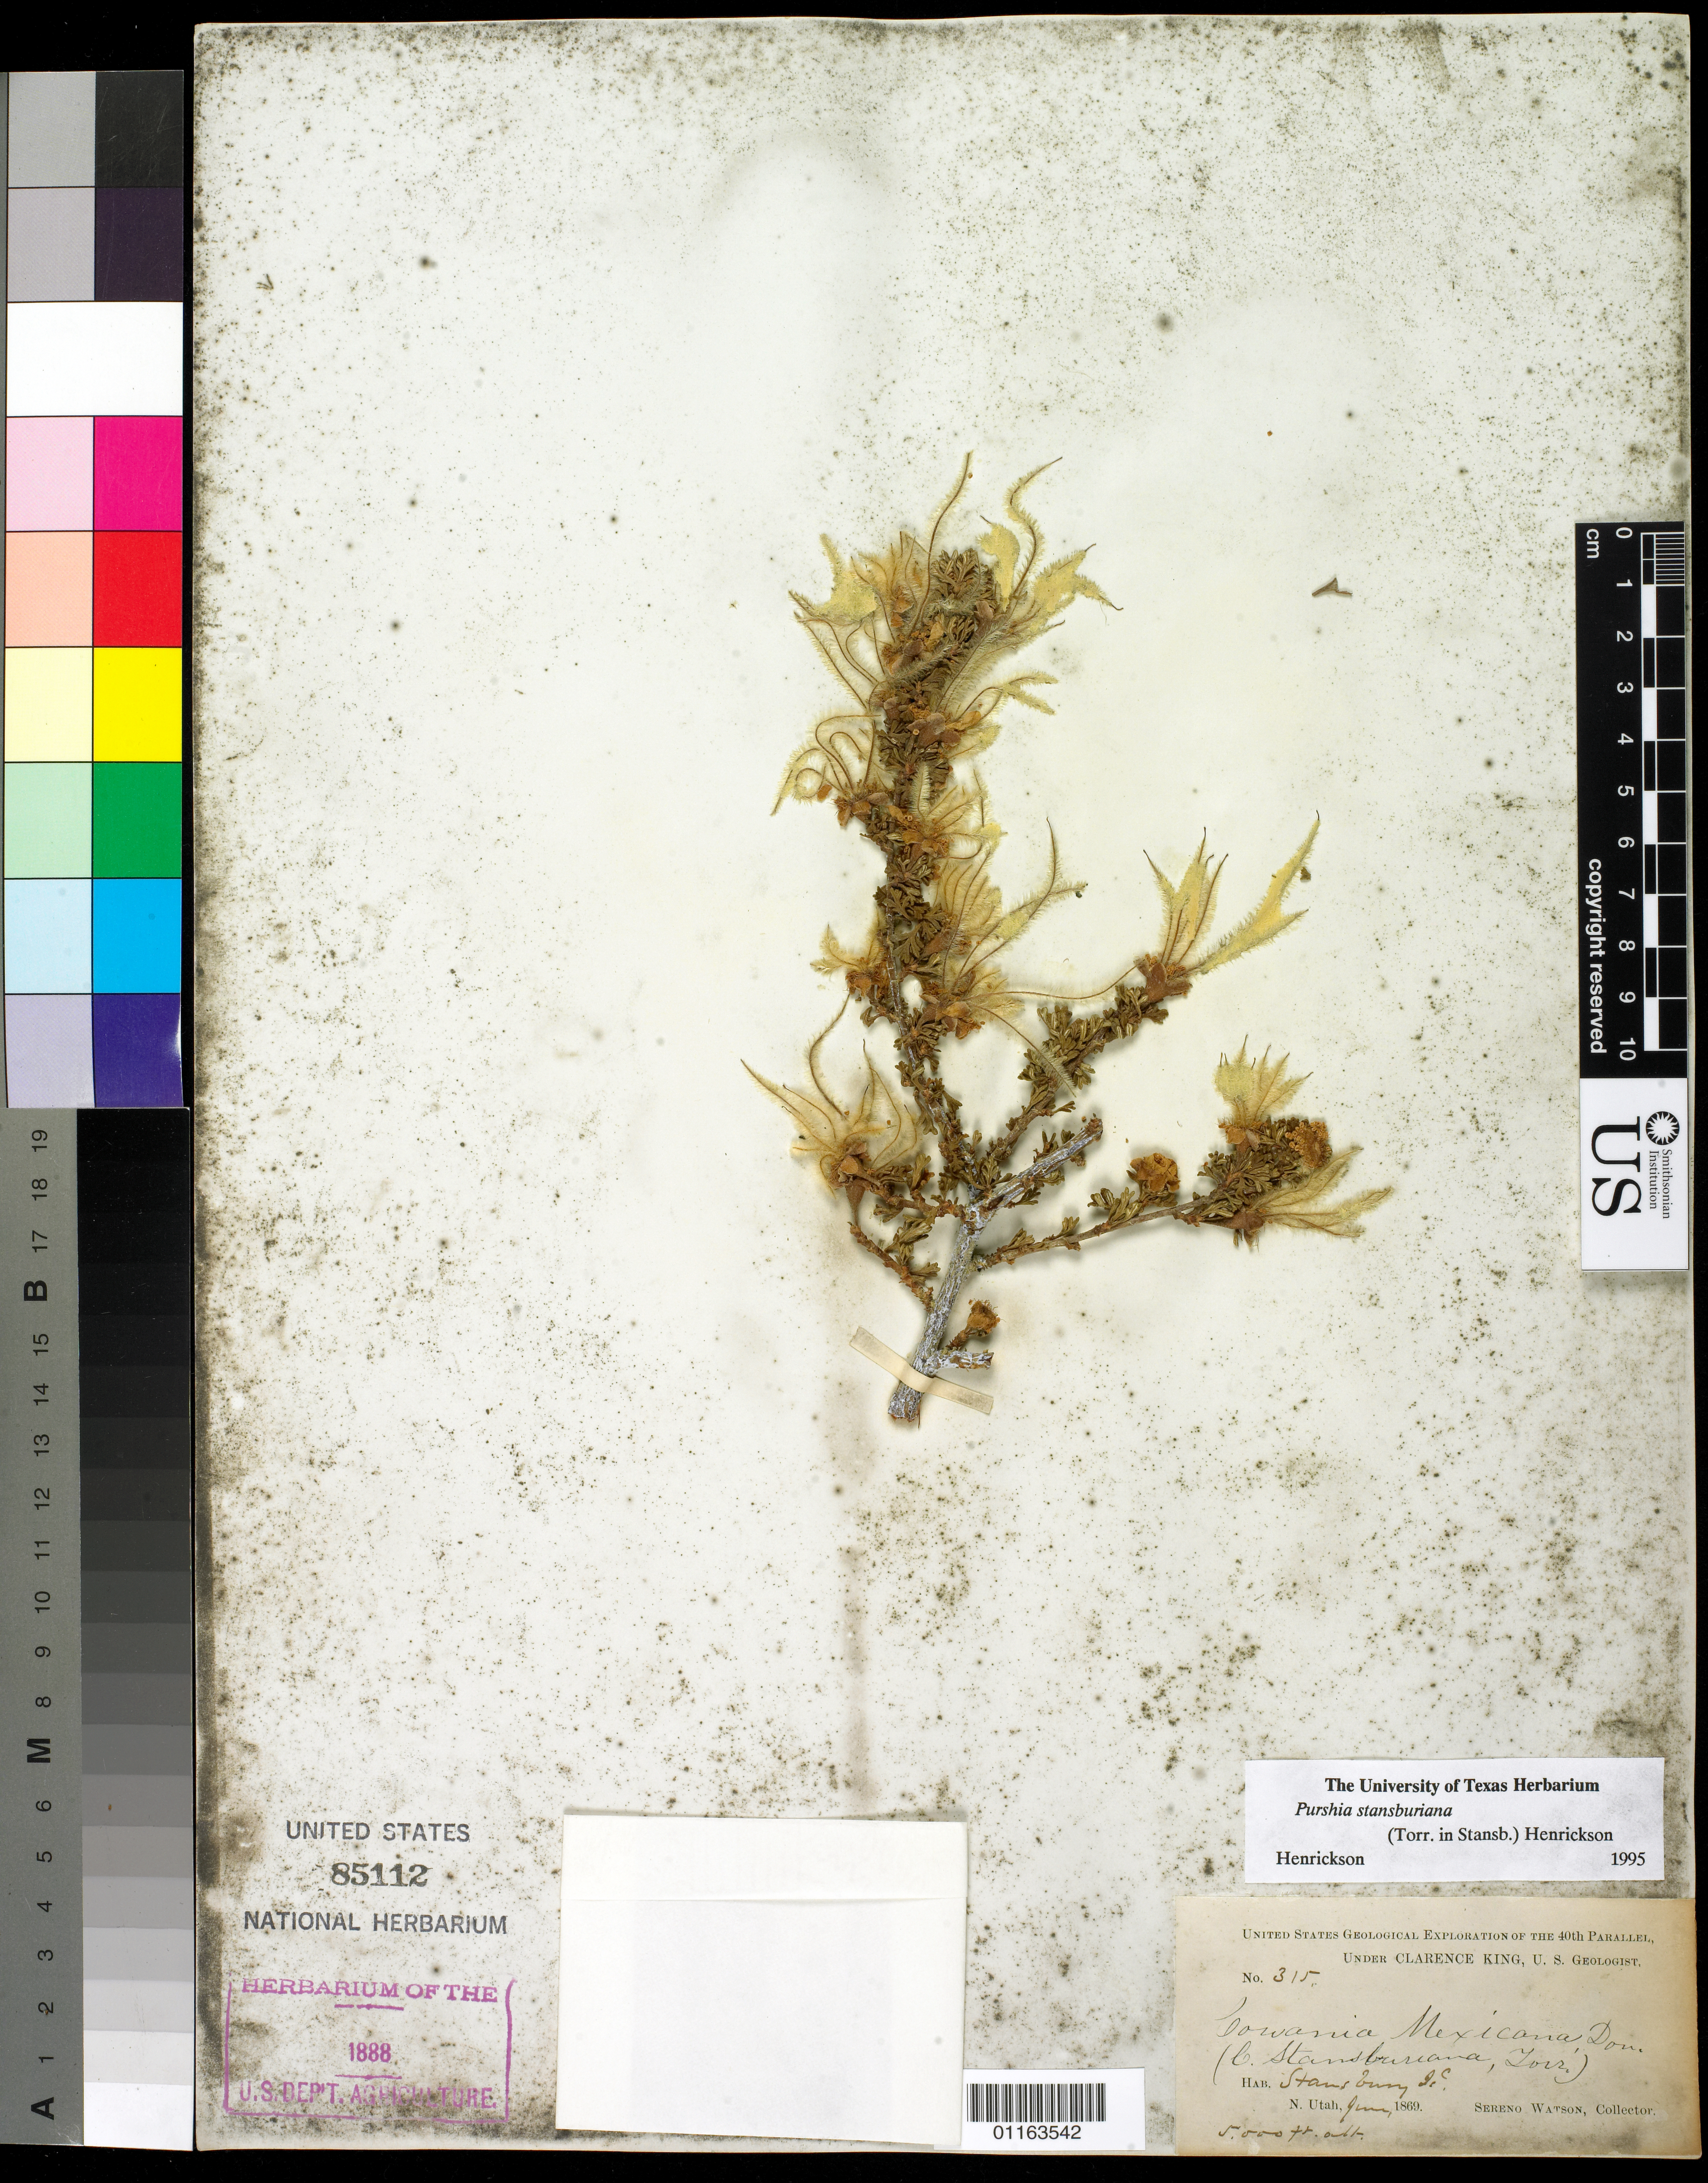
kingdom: Plantae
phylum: Tracheophyta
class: Magnoliopsida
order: Rosales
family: Rosaceae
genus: Purshia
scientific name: Purshia stansburyana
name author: (Torr.) Henrickson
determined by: Henrickson, --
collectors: S. Watson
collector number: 315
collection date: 1869-06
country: United States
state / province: Utah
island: Stansbury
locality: N. Utah.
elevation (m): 1524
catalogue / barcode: US 85112